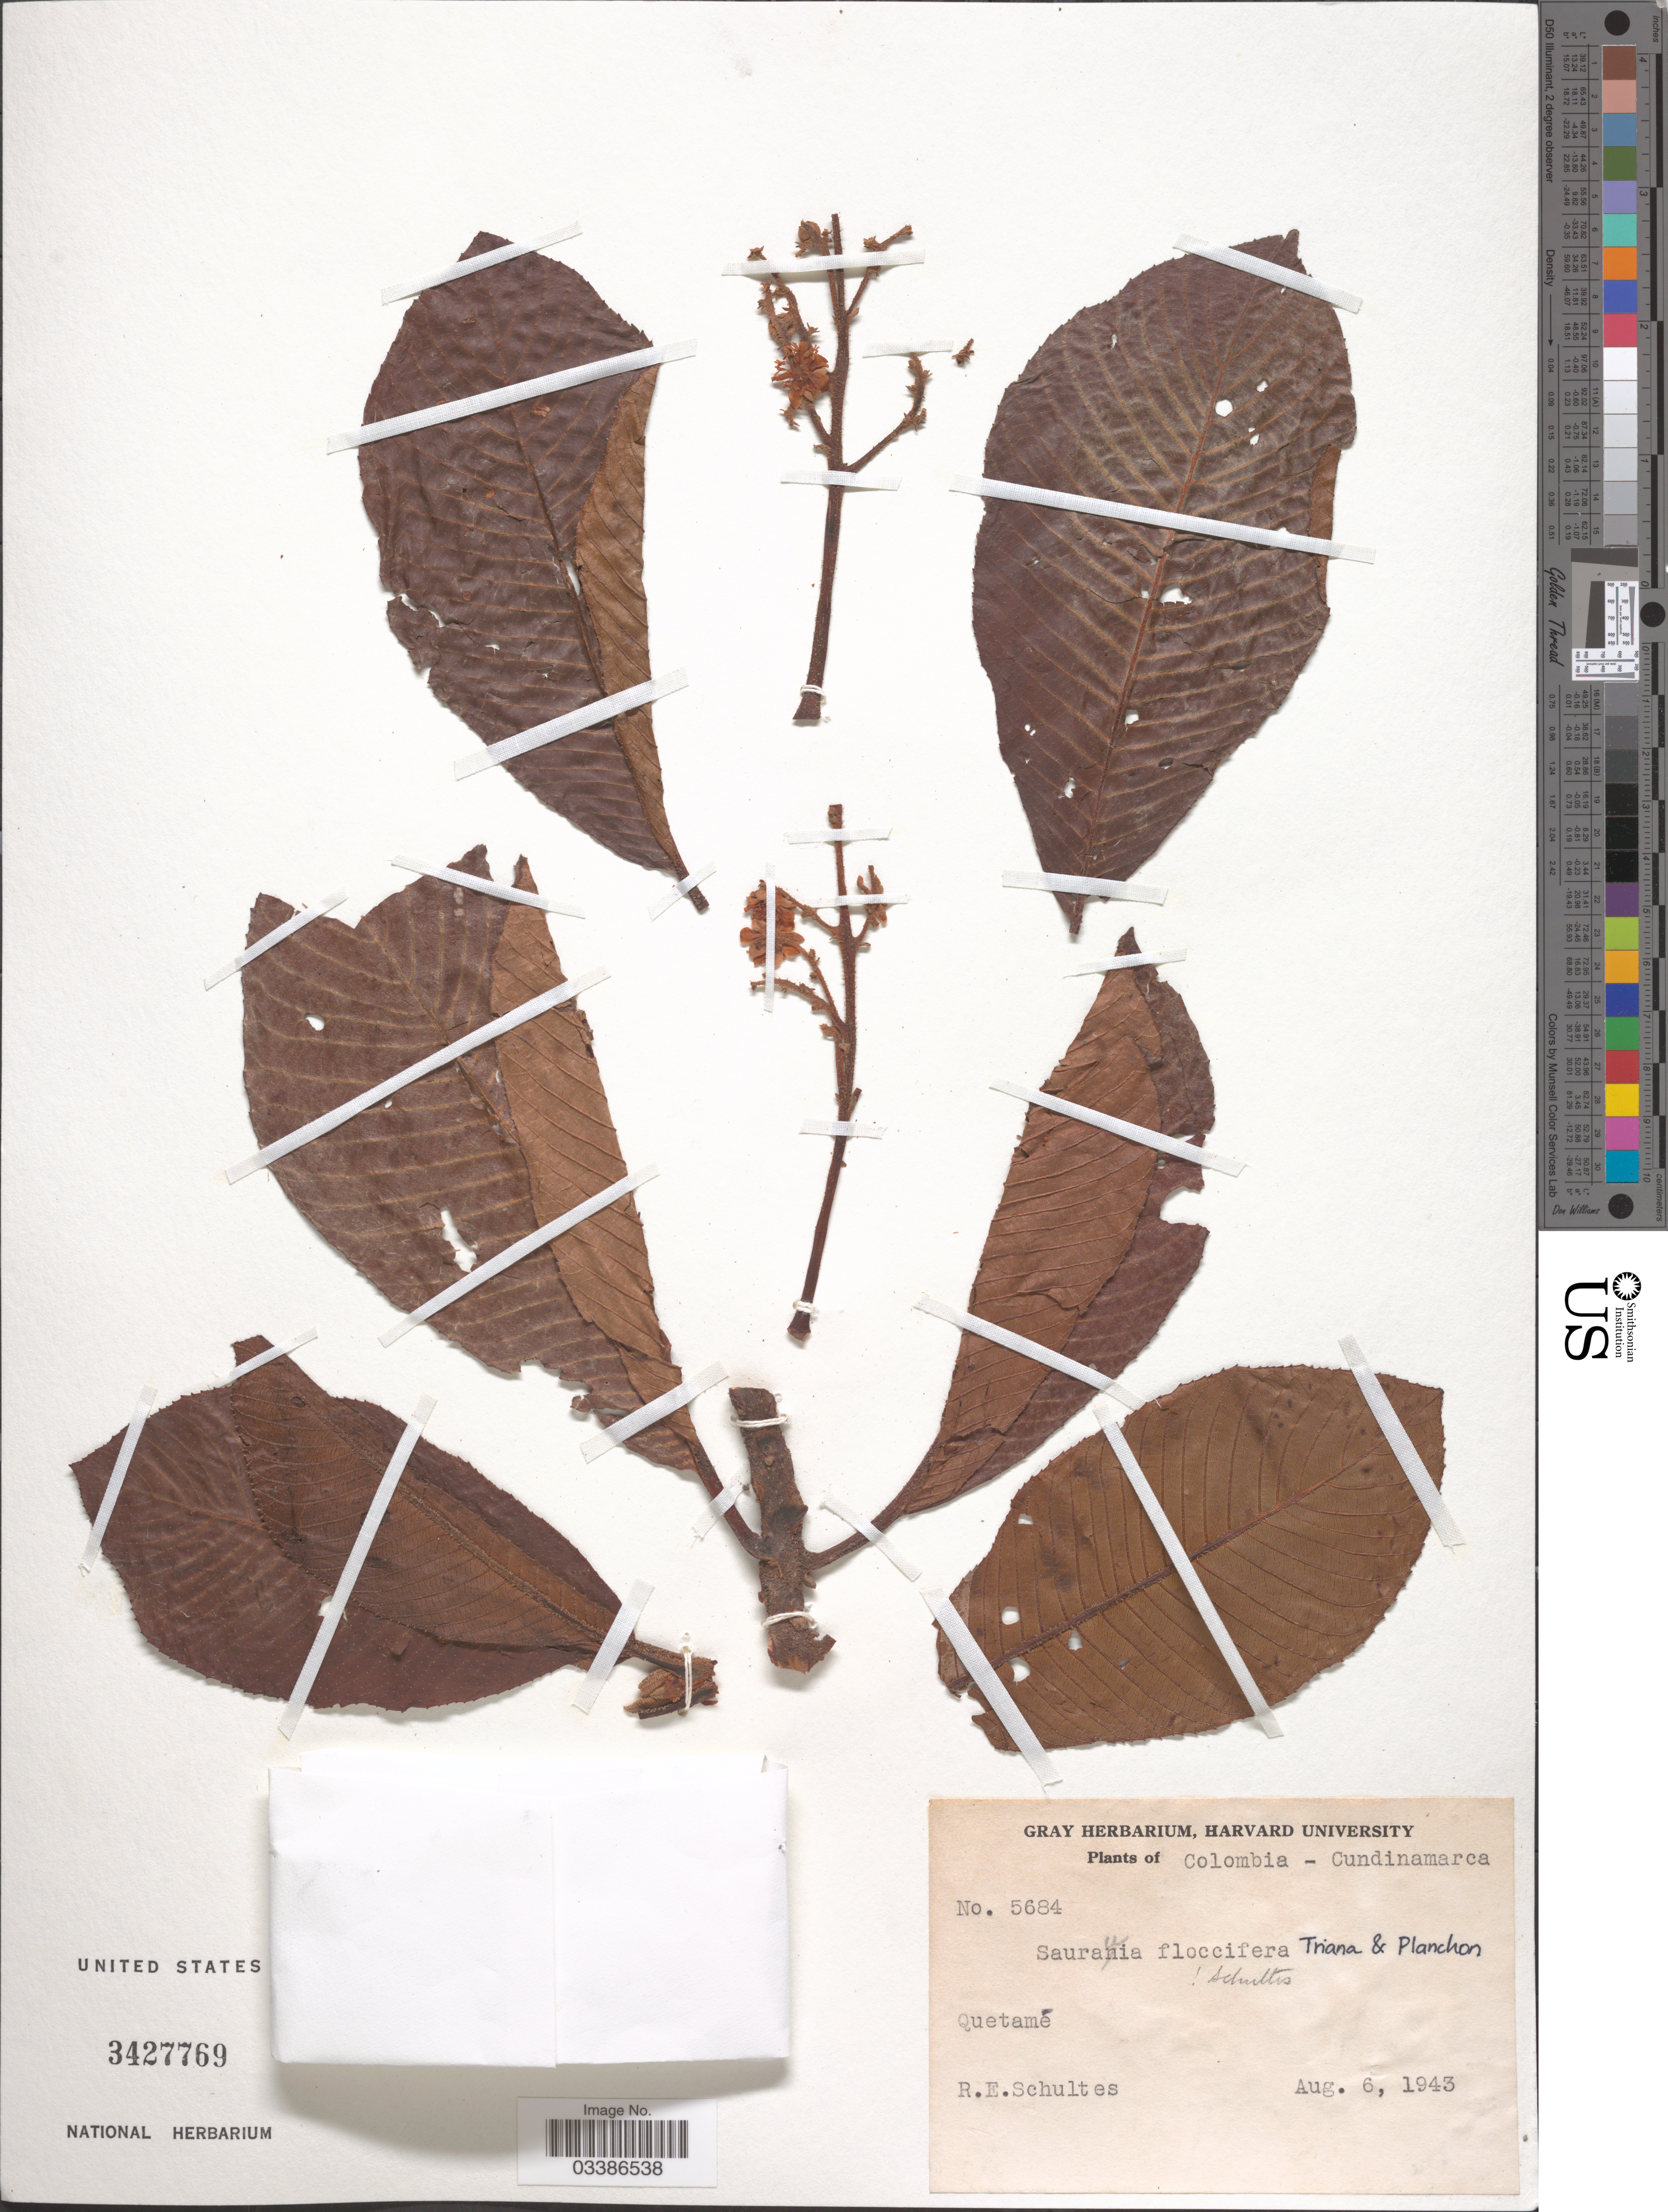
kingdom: Plantae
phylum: Tracheophyta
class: Magnoliopsida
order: Ericales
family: Actinidiaceae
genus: Saurauia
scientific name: Saurauia floccifera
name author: Triana & Planch.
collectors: R. E. Schultes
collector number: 5684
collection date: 1943-08-06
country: Colombia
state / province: Cundinamarca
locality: Quetamé.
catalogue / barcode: US 3427769